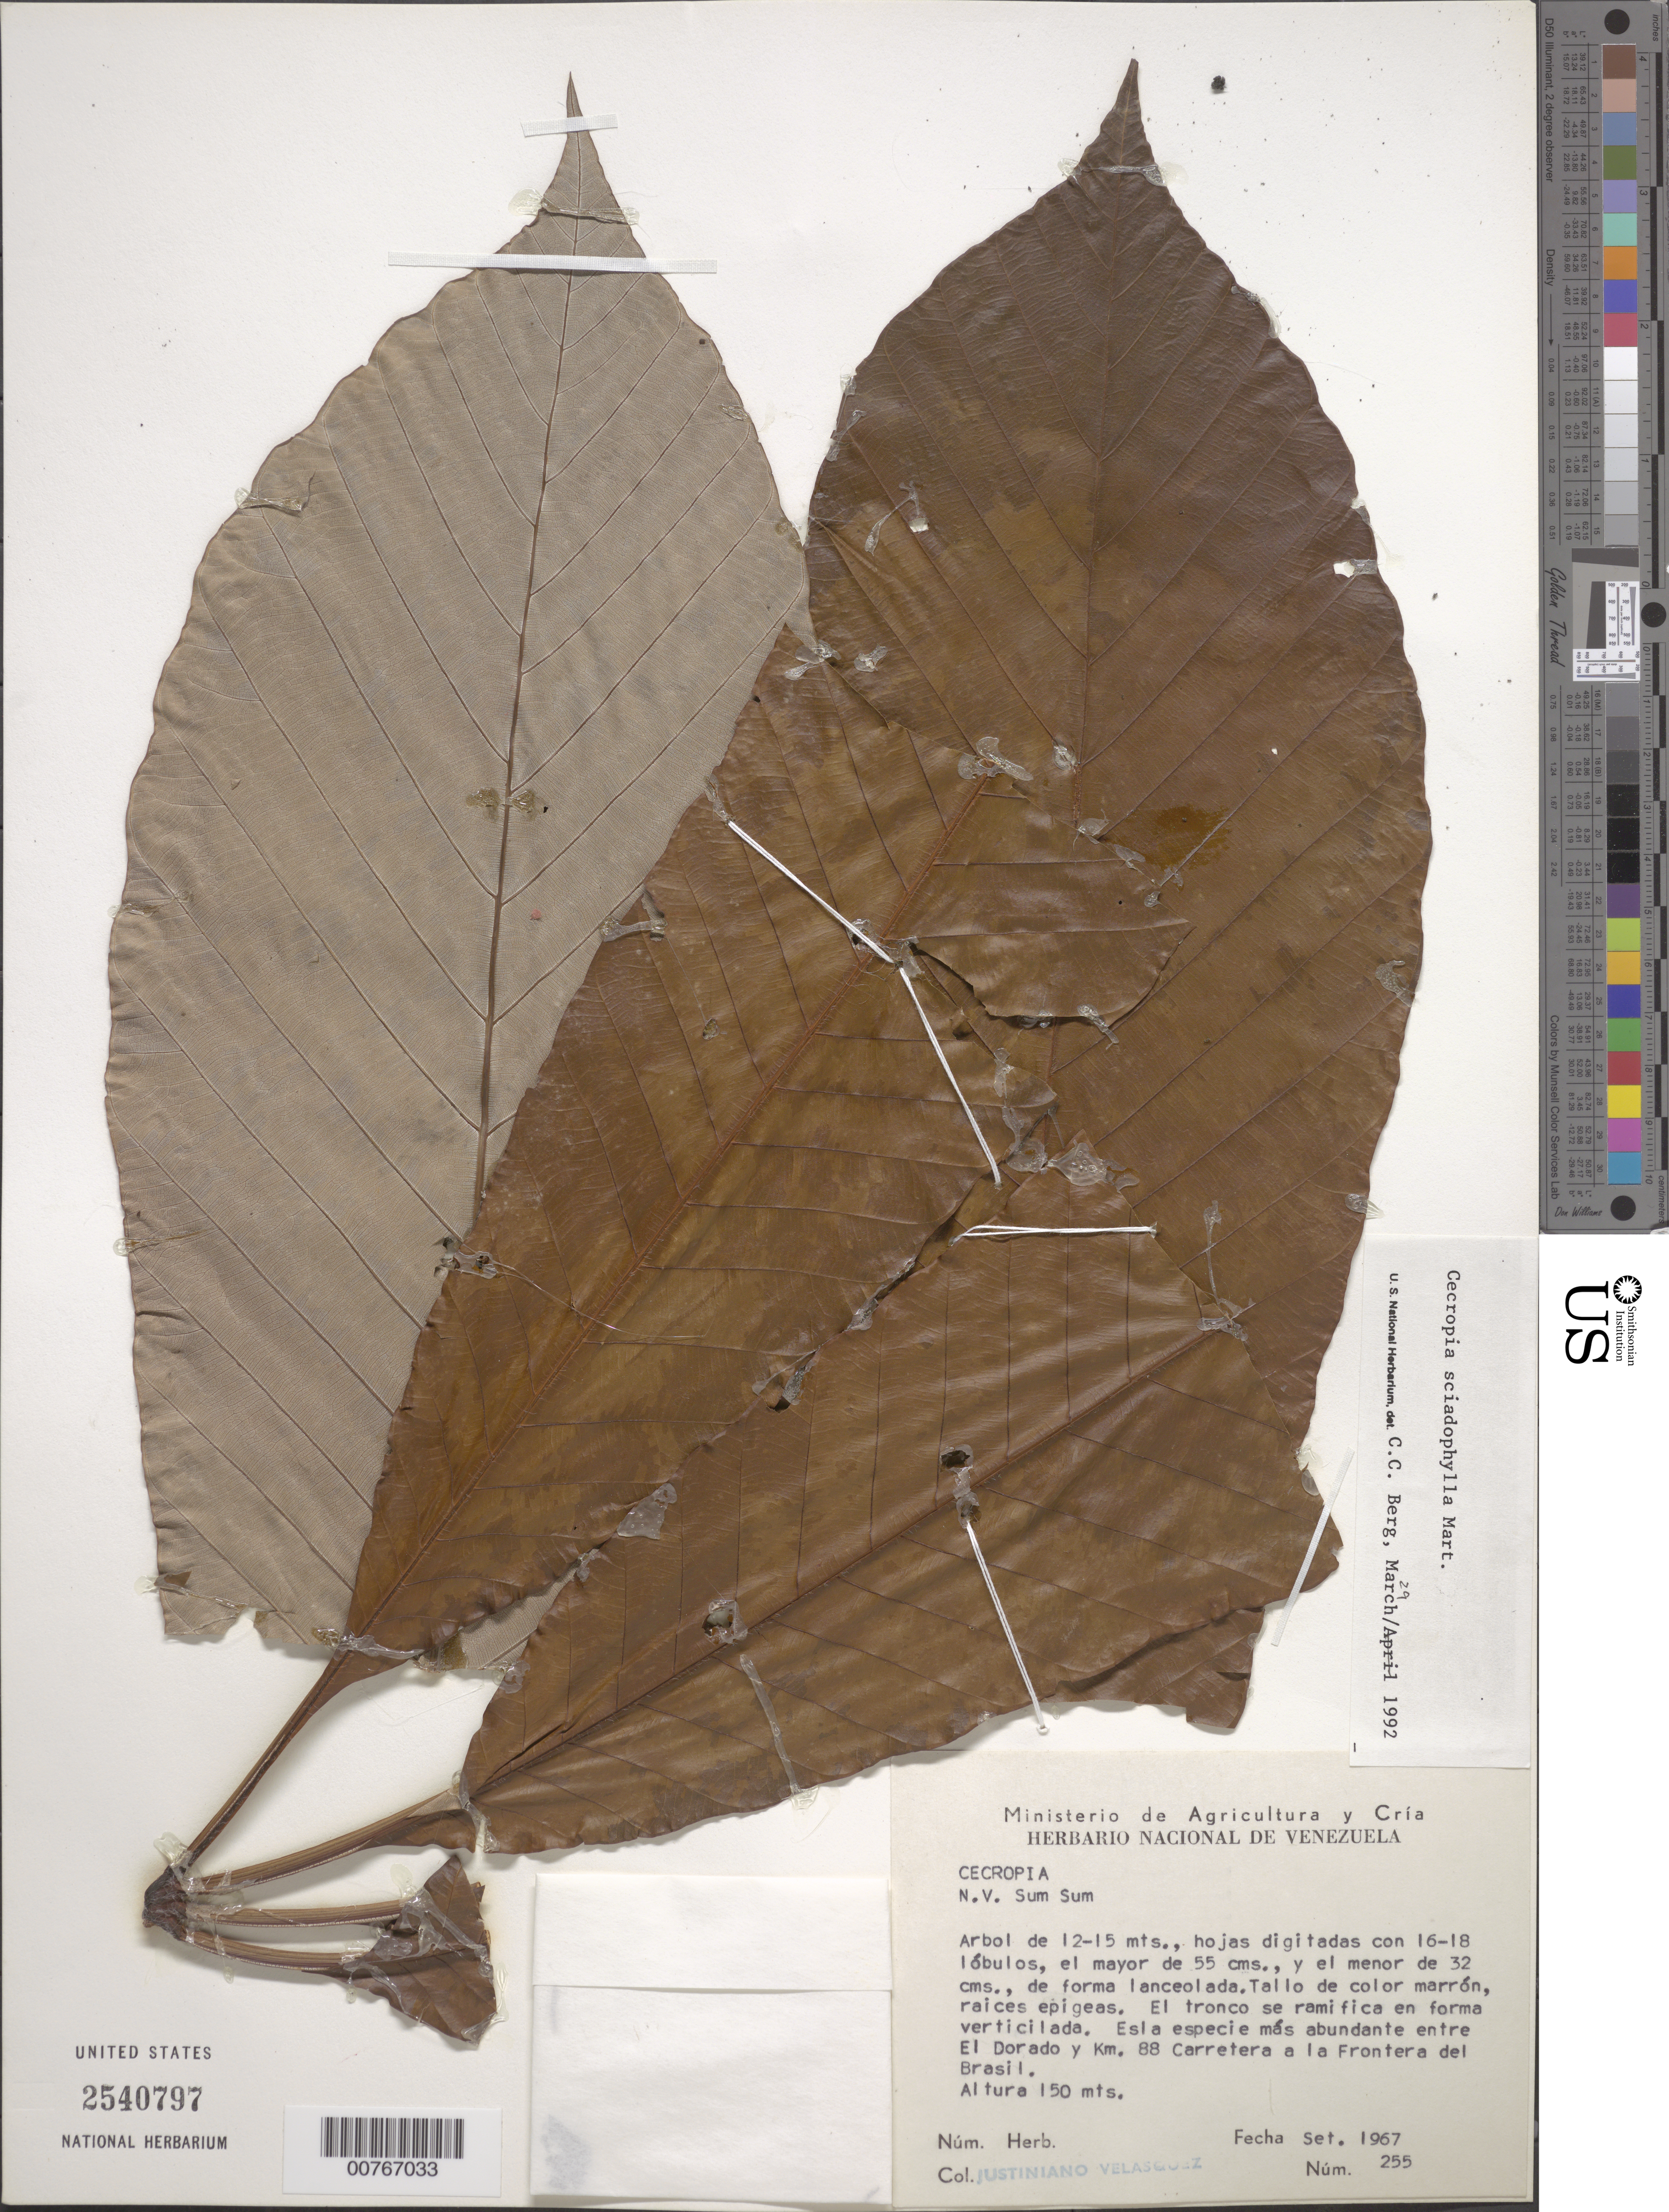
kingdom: Plantae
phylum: Tracheophyta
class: Magnoliopsida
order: Rosales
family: Urticaceae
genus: Cecropia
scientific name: Cecropia sciadophylla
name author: Mart.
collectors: J. Velasquez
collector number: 225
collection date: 1967-09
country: Venezuela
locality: Esla especie más abundante entre El Dorado y Km. 88 Carretera a la Frontera del Brasil.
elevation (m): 150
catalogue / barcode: US 2540797